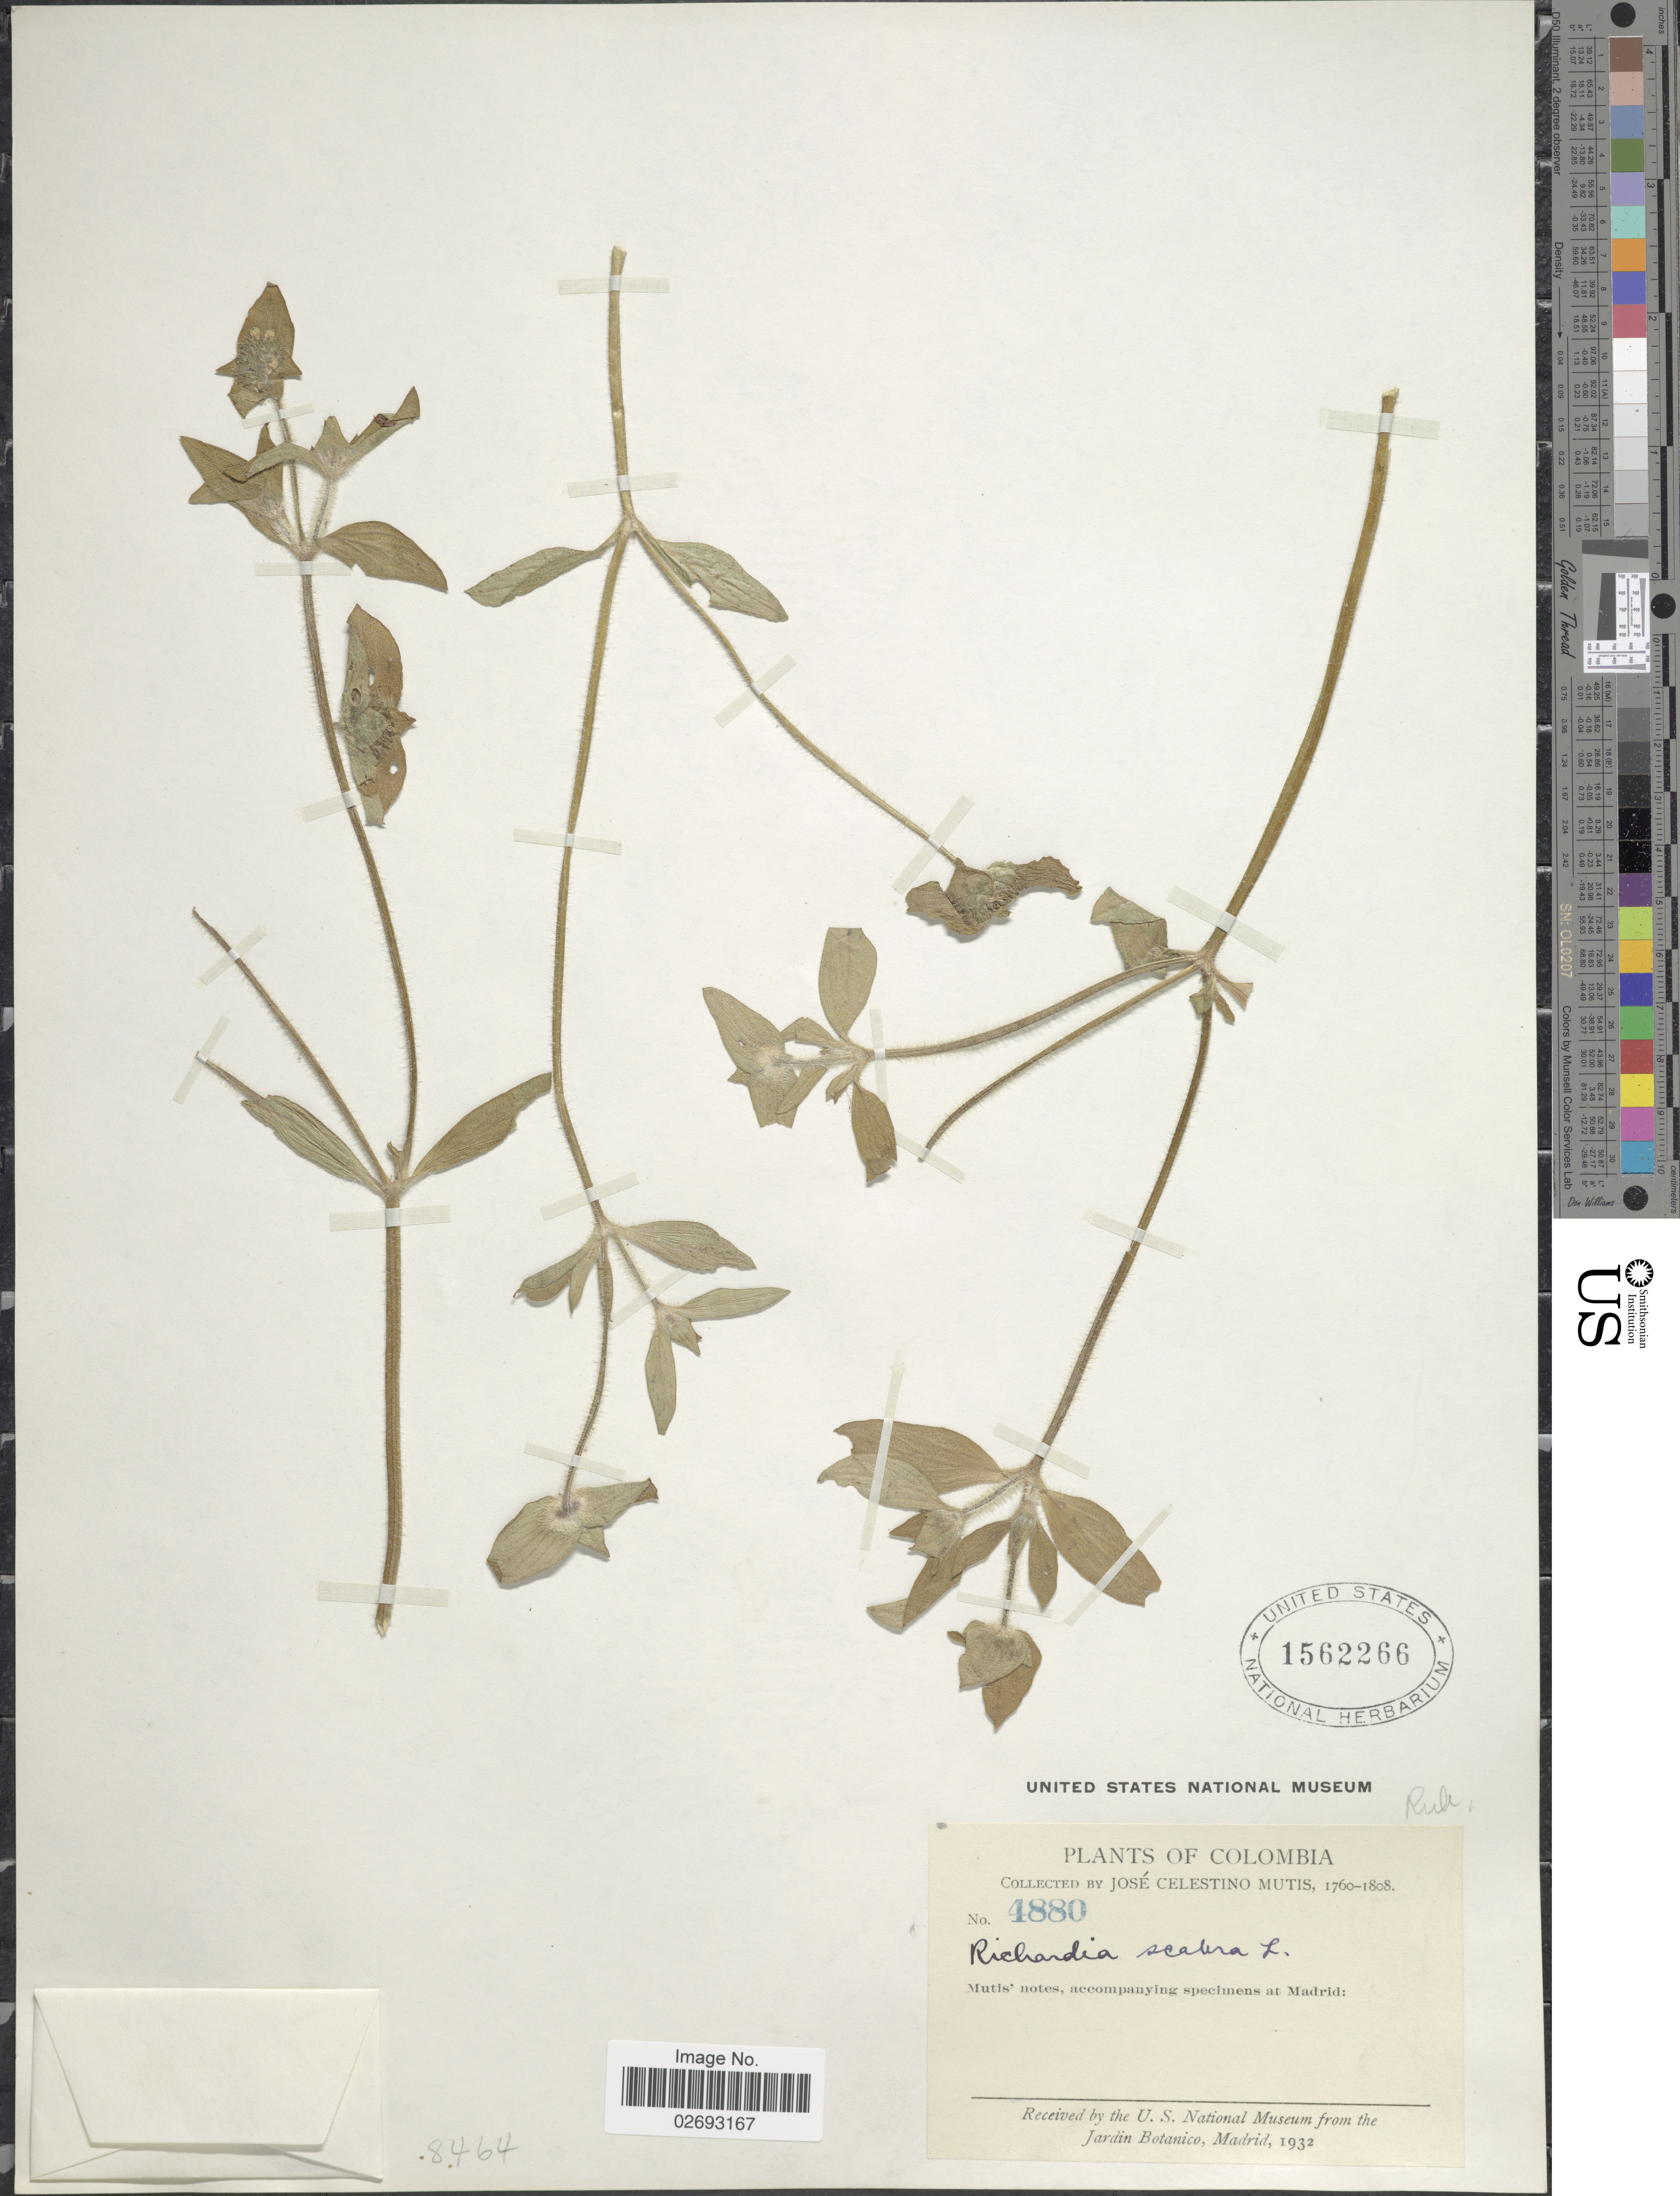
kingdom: Plantae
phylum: Tracheophyta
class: Magnoliopsida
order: Gentianales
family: Rubiaceae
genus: Richardia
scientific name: Richardia scabra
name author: L.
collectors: J. C. B. Mutis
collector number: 4880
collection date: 1760/1808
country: Colombia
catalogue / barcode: US 1562266